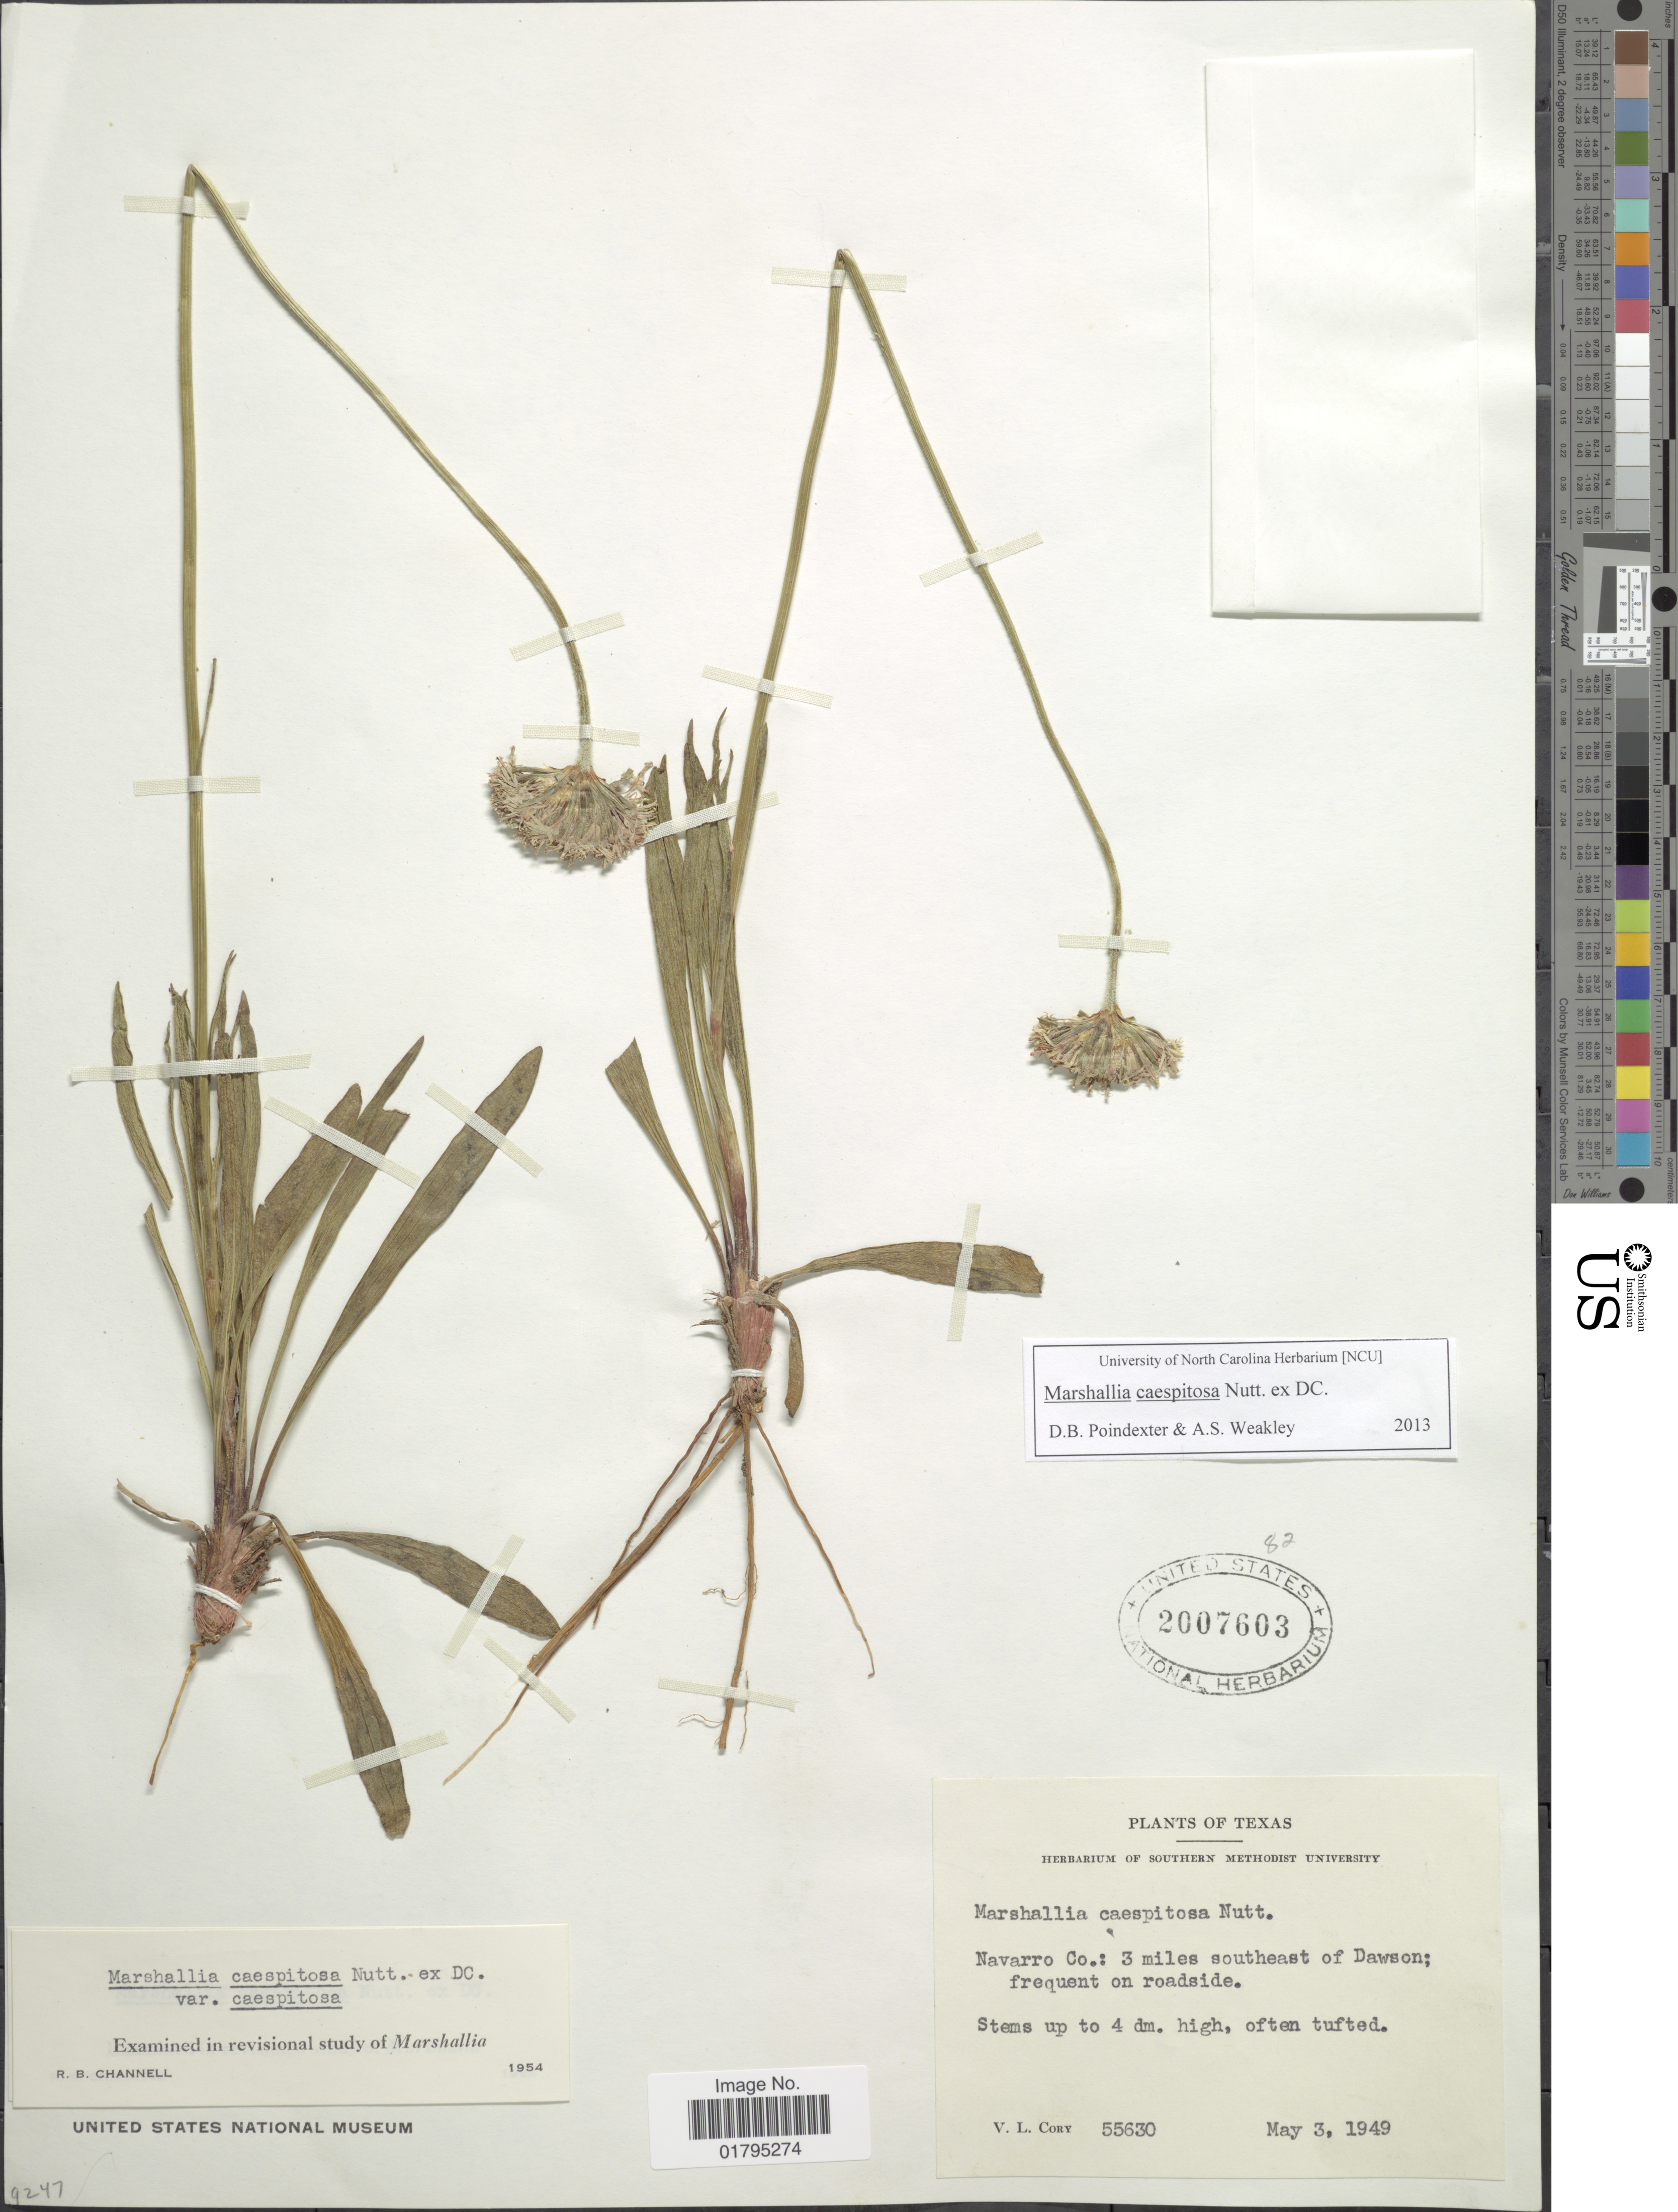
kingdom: Plantae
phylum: Tracheophyta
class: Magnoliopsida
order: Asterales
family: Asteraceae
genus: Marshallia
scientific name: Marshallia caespitosa var. caespitosa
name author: Nutt. ex DC.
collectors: V. Cory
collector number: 55630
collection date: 1949-05-03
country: United States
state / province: Texas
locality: Navarro Co.: 3 miles southeast of Dawson. frequent on roadside.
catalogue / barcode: US 2007603